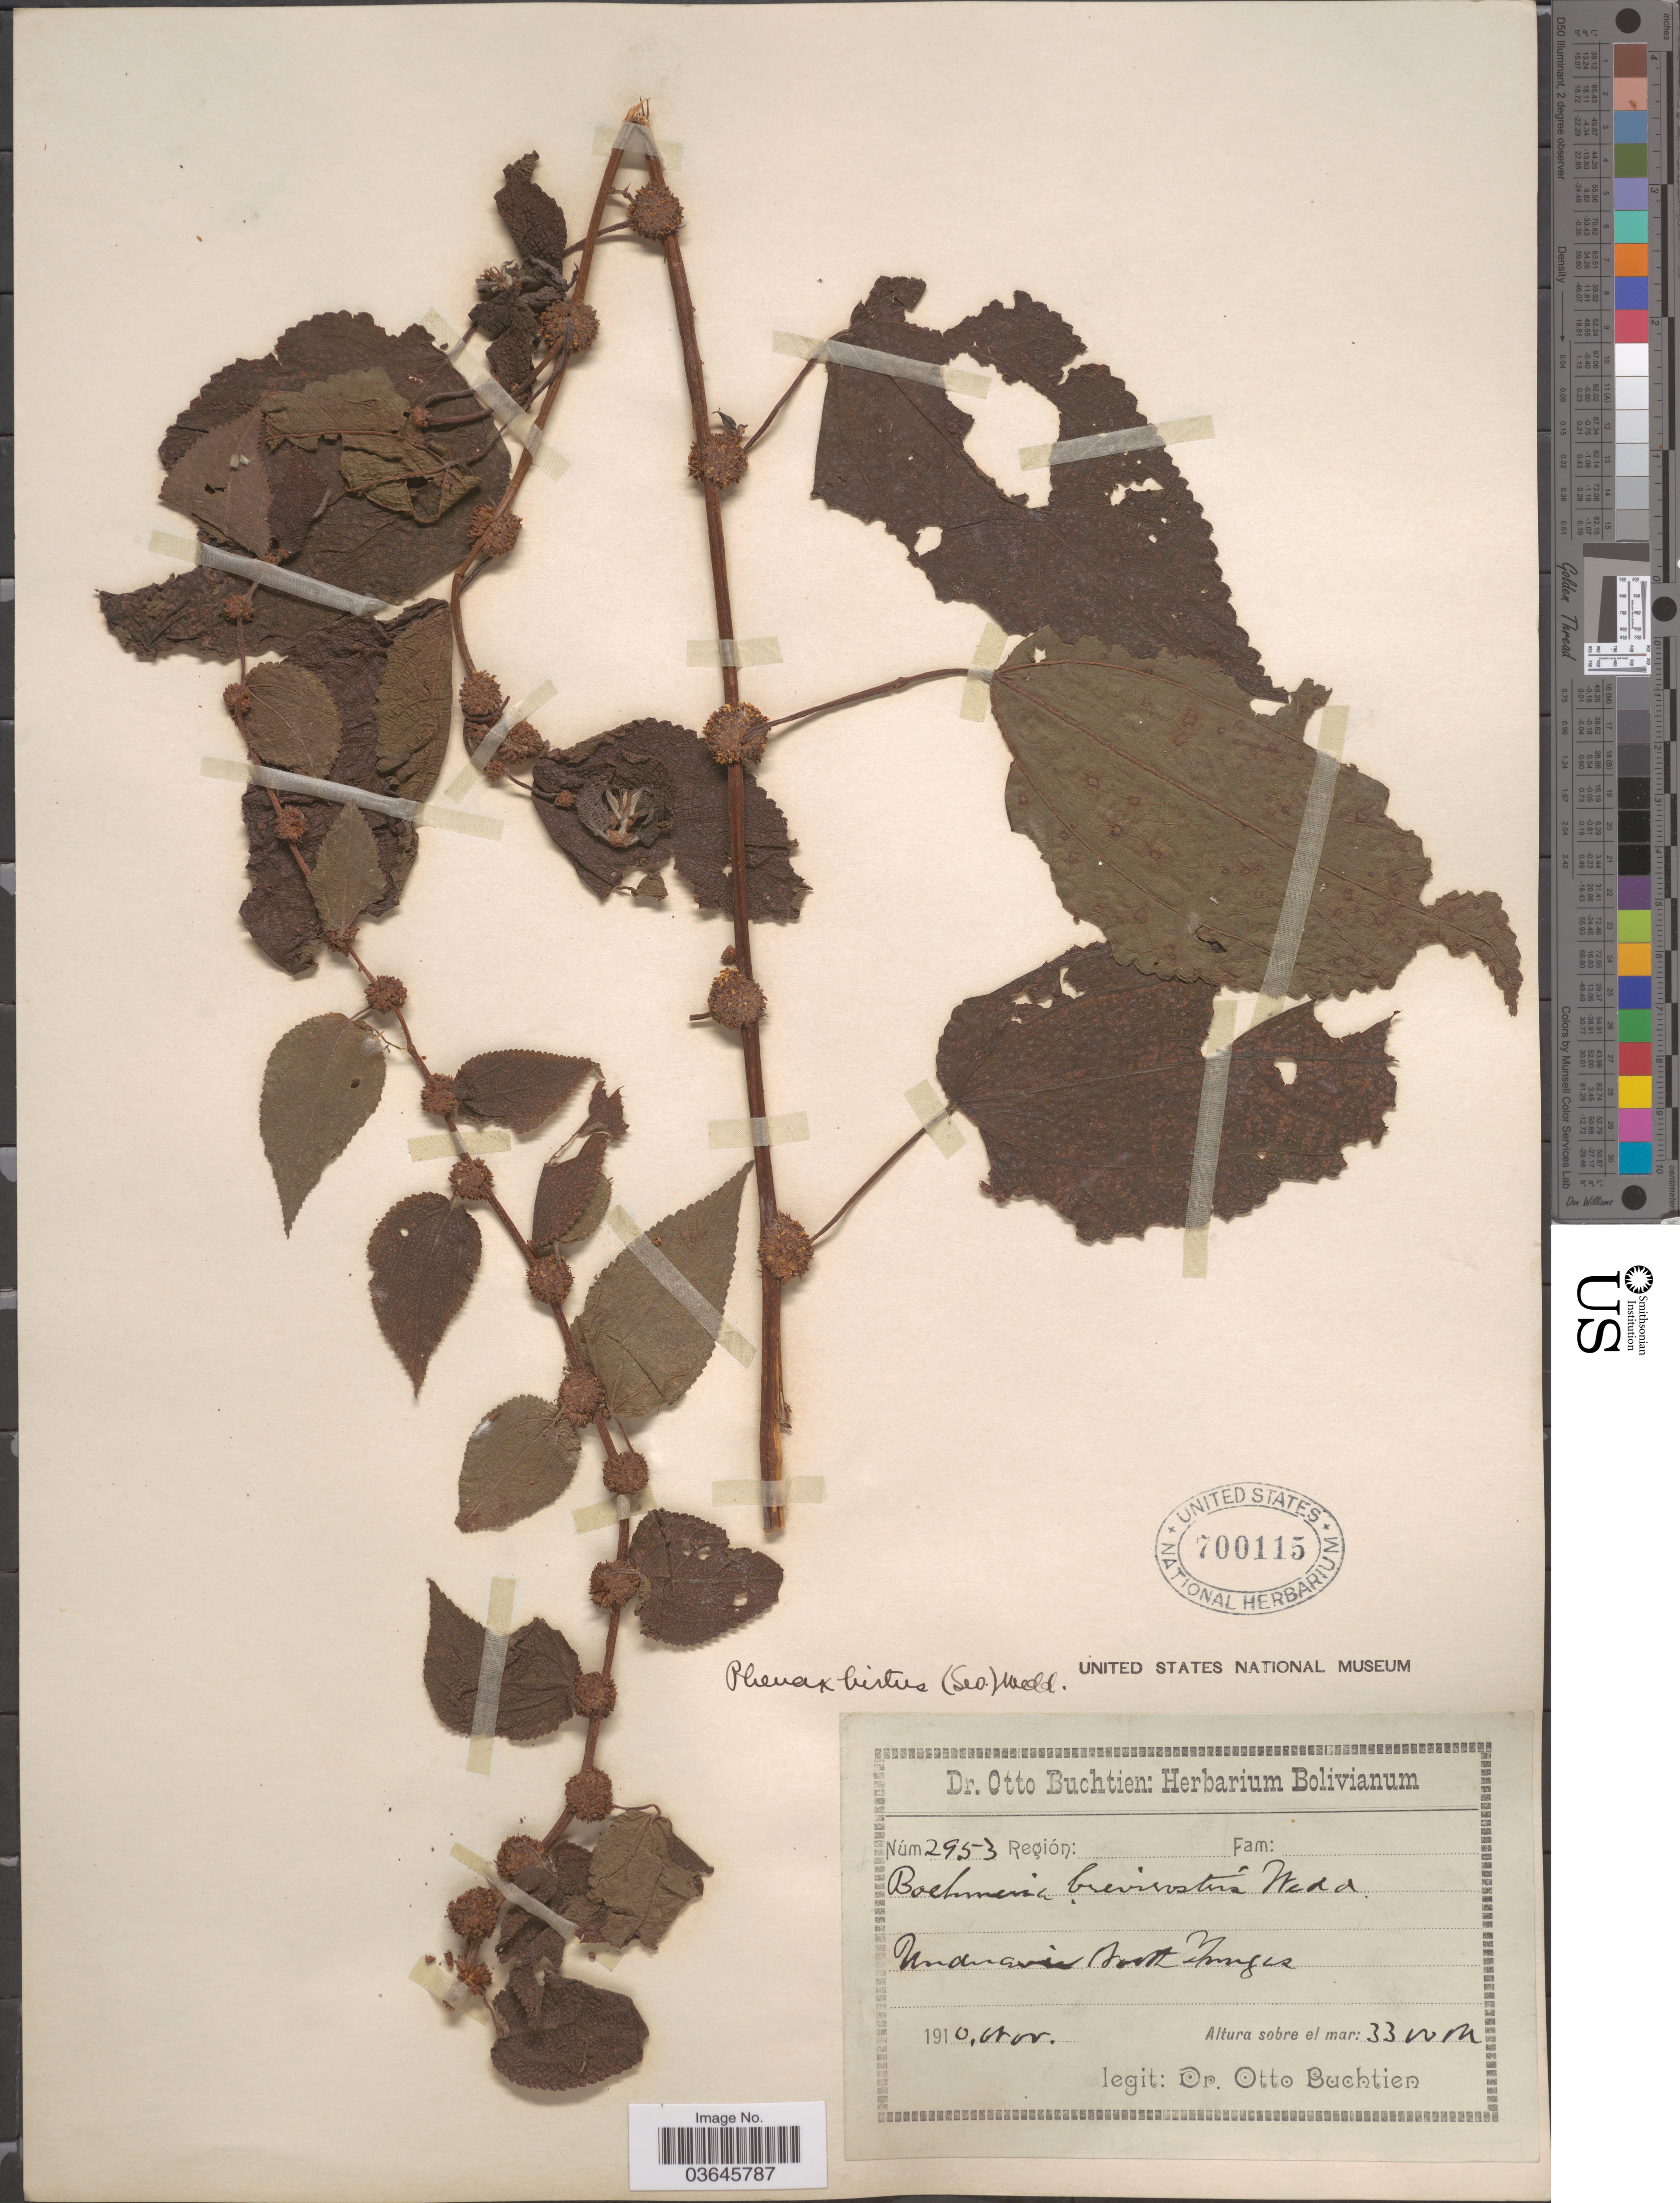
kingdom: Plantae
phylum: Tracheophyta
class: Magnoliopsida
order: Rosales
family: Urticaceae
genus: Phenax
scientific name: Phenax hirtus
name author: (Sw.) Wedd.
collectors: O. Buchtien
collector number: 2953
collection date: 1910-11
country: Bolivia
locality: Unduavi, North- Yungas.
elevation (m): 3300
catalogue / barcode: US 700115